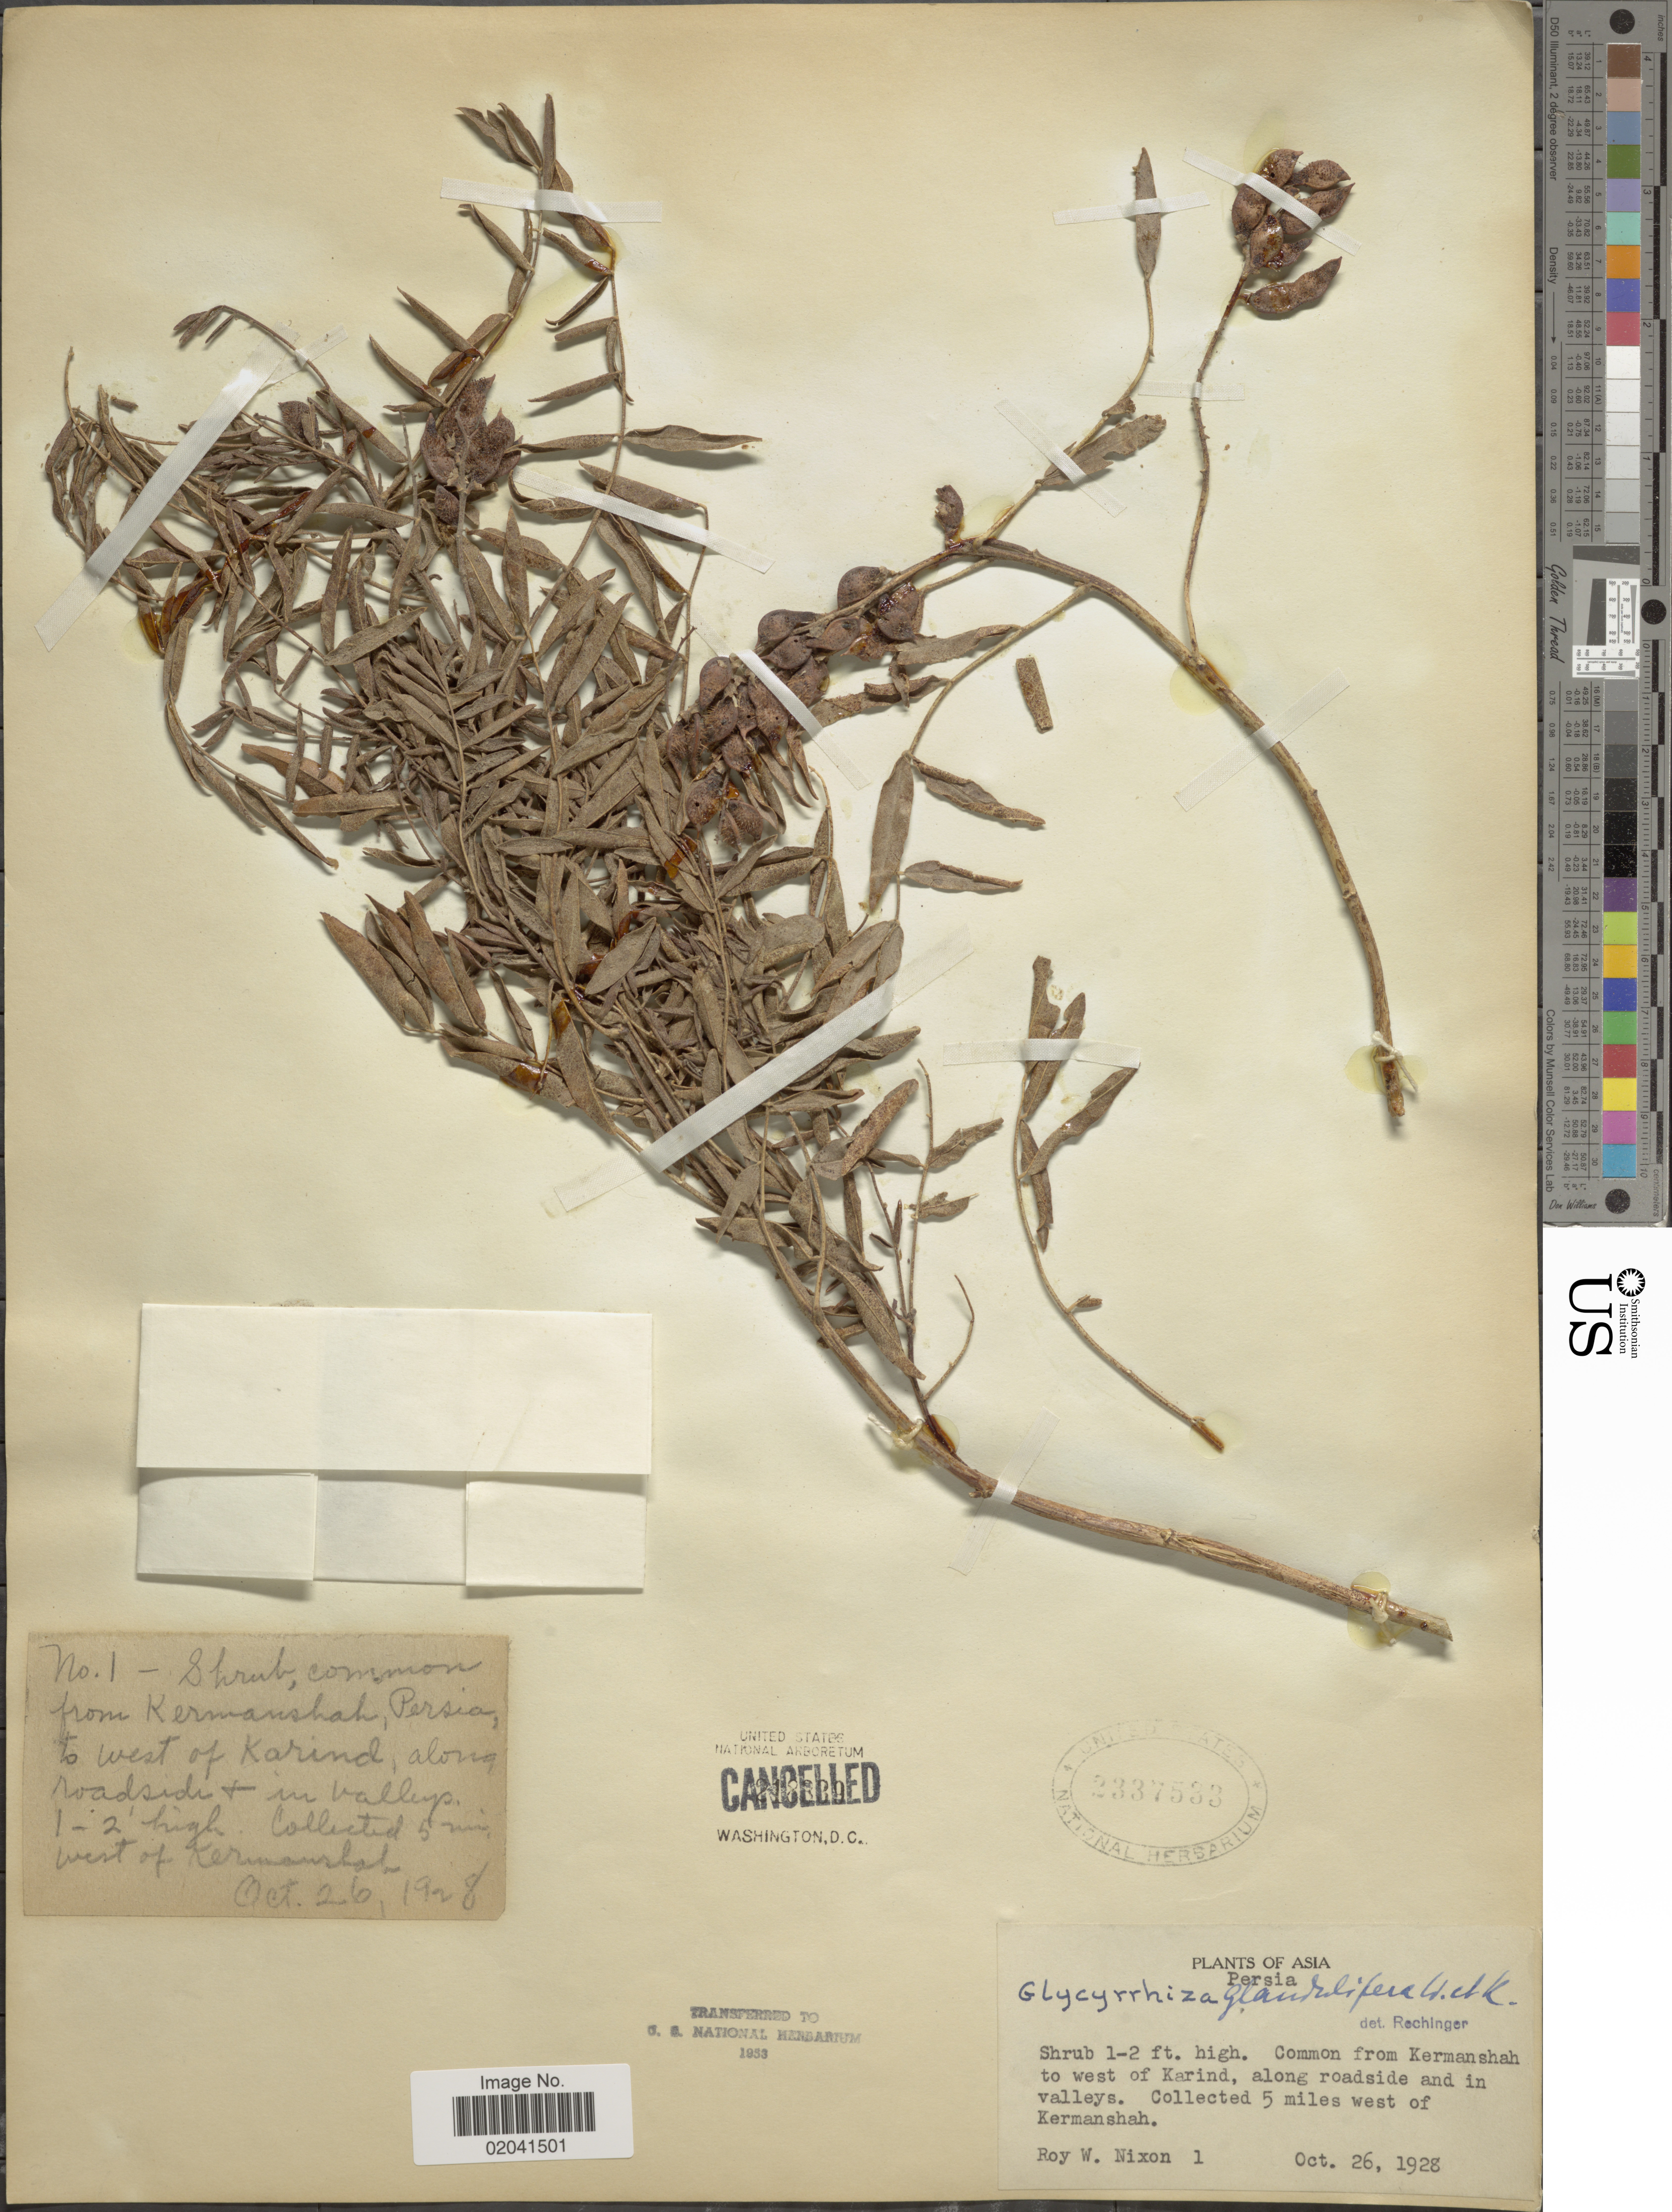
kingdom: Plantae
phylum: Tracheophyta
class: Magnoliopsida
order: Fabales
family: Fabaceae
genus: Glycyrrhiza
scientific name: Glycyrrhiza glabra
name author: L.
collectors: R. Nixon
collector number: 1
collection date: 1928-10-26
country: Iran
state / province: Kermanshah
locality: Persia. 5 miles west of Kermanshah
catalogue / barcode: US 2337533